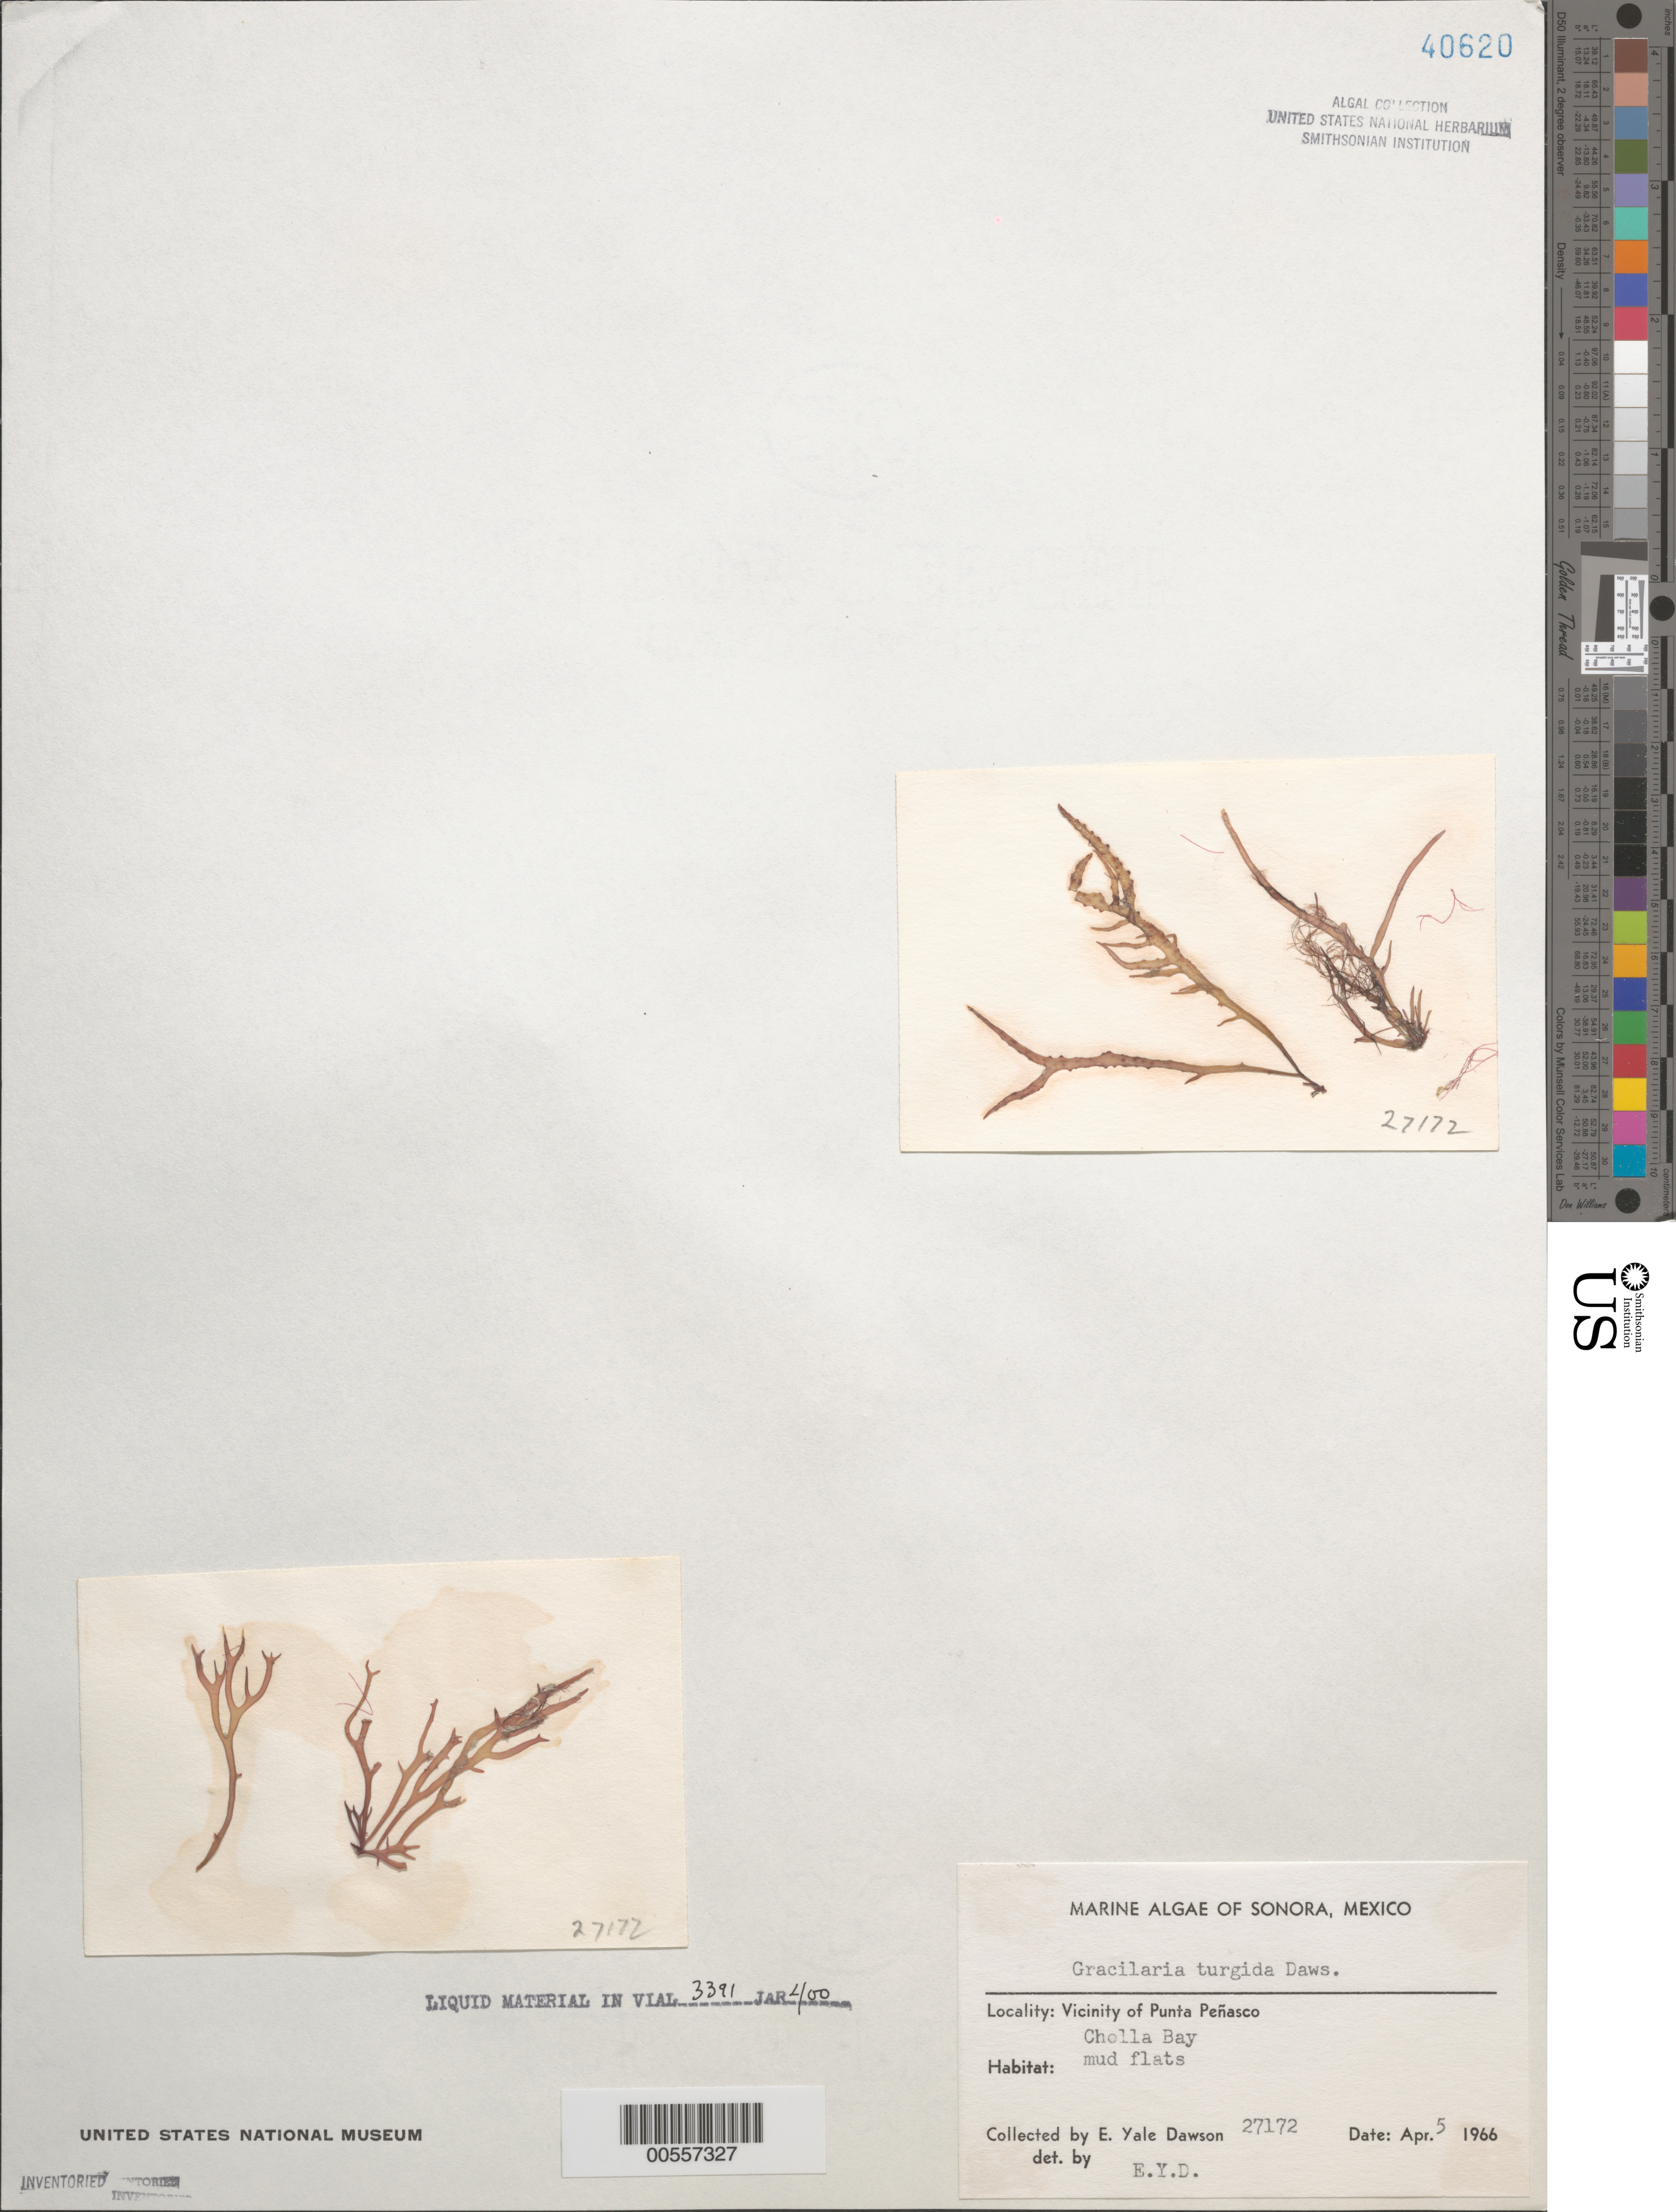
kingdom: Plantae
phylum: Rhodophyta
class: Florideophyceae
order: Gracilariales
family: Gracilariaceae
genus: Gracilaria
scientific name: Gracilaria turgida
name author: E.Y. Dawson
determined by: Dawson, E. Y.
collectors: E. Y. Dawson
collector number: EYD 27172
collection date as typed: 05 Apr 1966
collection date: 1966-04-05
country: Mexico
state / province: Sonora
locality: Cholla Bay, Punta Penasco area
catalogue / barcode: US 40620